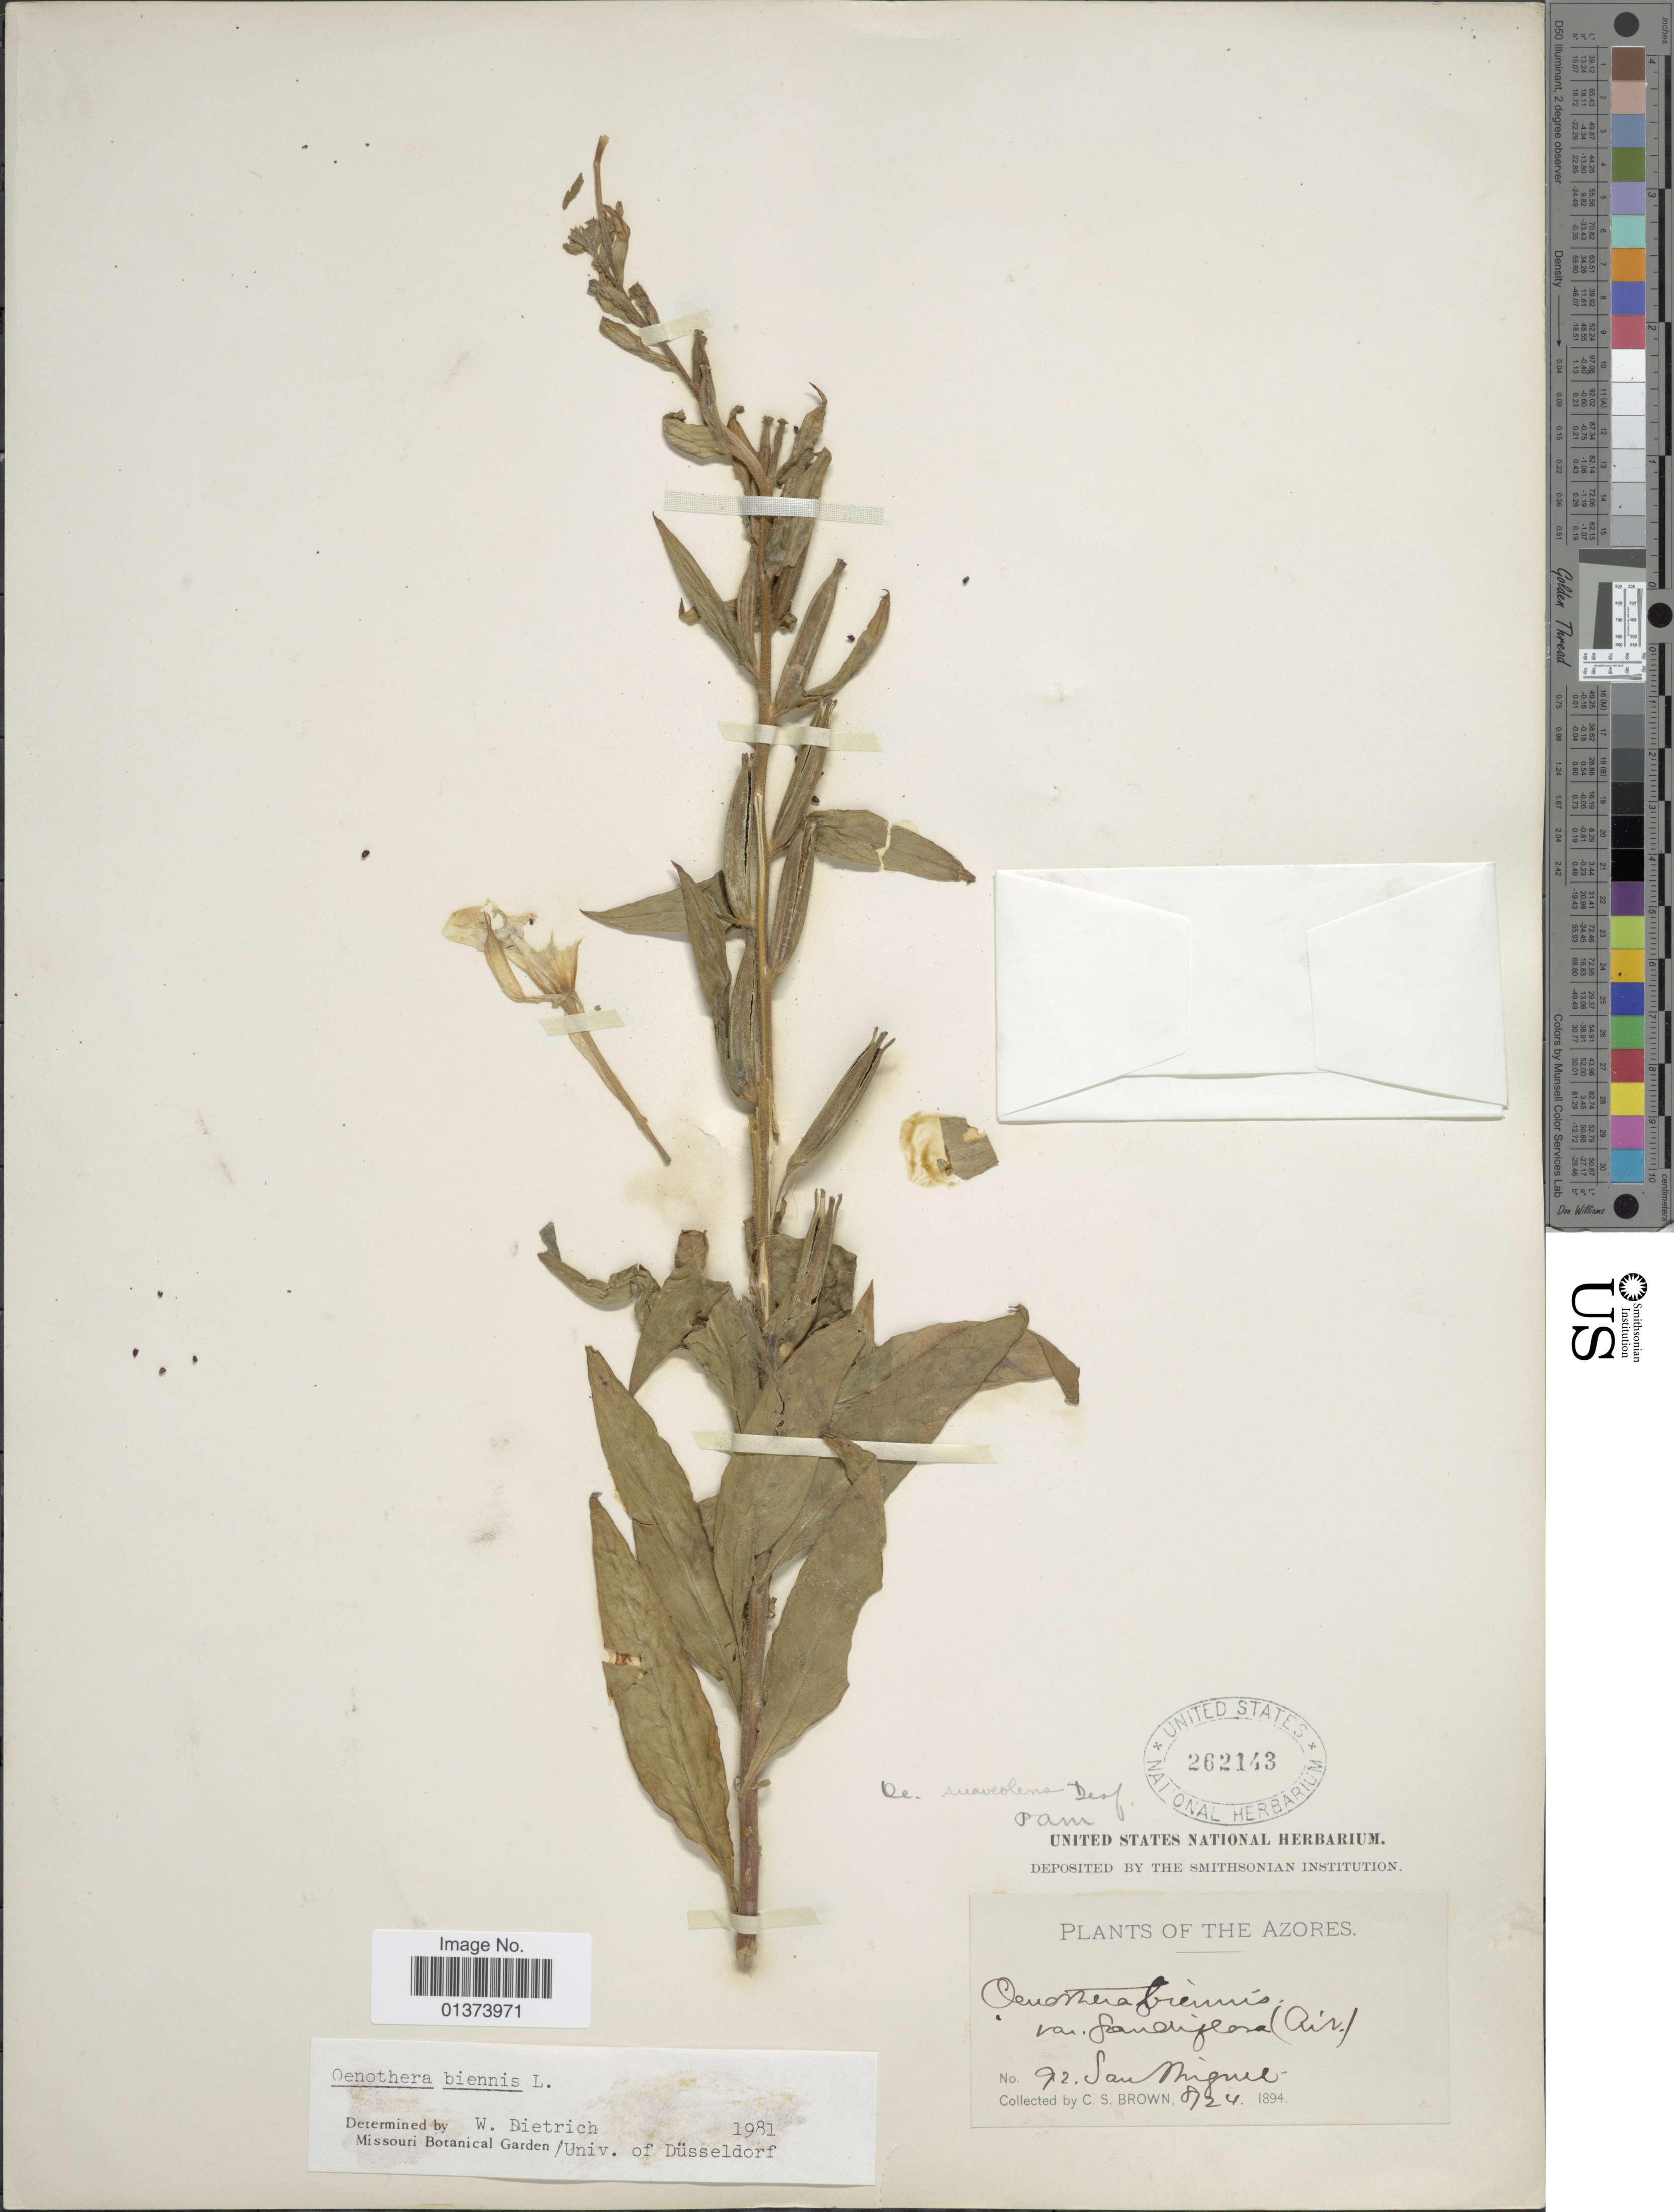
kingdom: Plantae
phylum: Tracheophyta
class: Magnoliopsida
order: Myrtales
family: Onagraceae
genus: Oenothera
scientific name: Oenothera biennis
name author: L.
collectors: C. S. Brown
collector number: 92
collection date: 1894-08-24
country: Portugal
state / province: Azores (Aut. Reg.)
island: São Miguel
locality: San Miguel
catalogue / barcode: US 262143